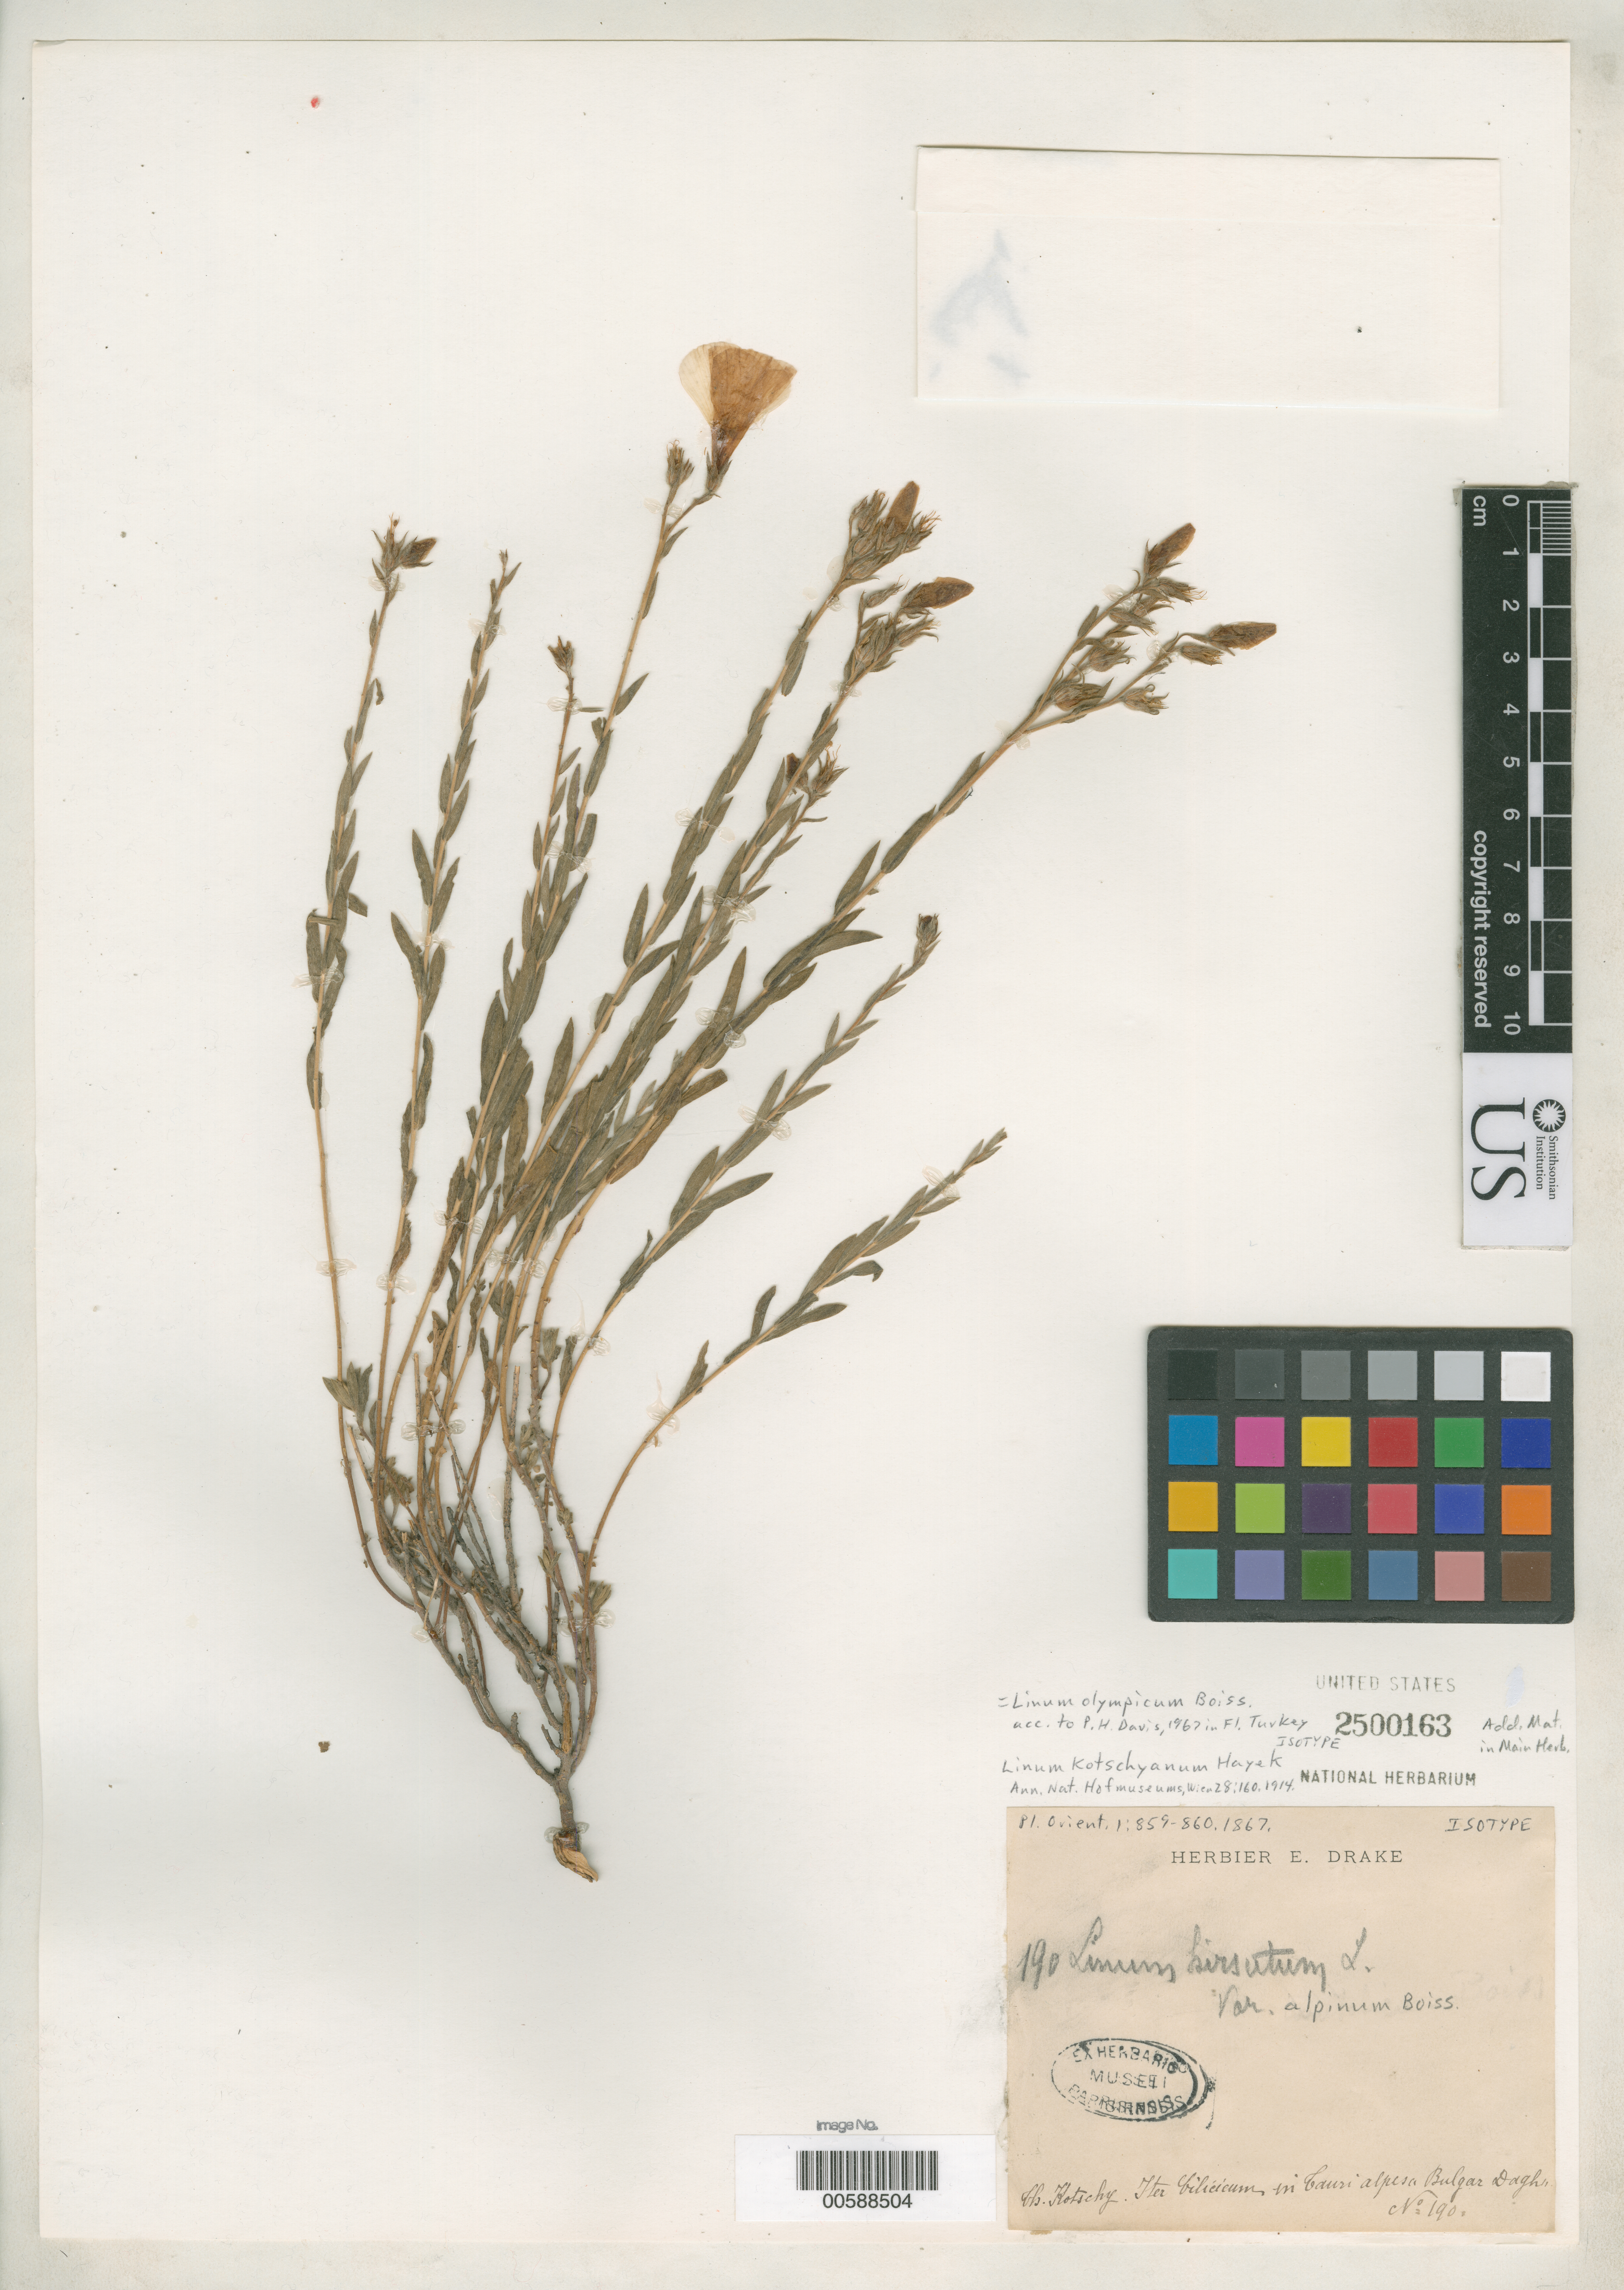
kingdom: Plantae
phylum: Tracheophyta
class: Magnoliopsida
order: Malpighiales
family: Linaceae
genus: Linum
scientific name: Linum hirsutum var. alpinum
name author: Boiss.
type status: Isotype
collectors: K. G. Kotschy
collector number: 190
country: Turkey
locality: Iter Cilicicum on Tauri Alpes Bulgar Dagh.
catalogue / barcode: US 2500163